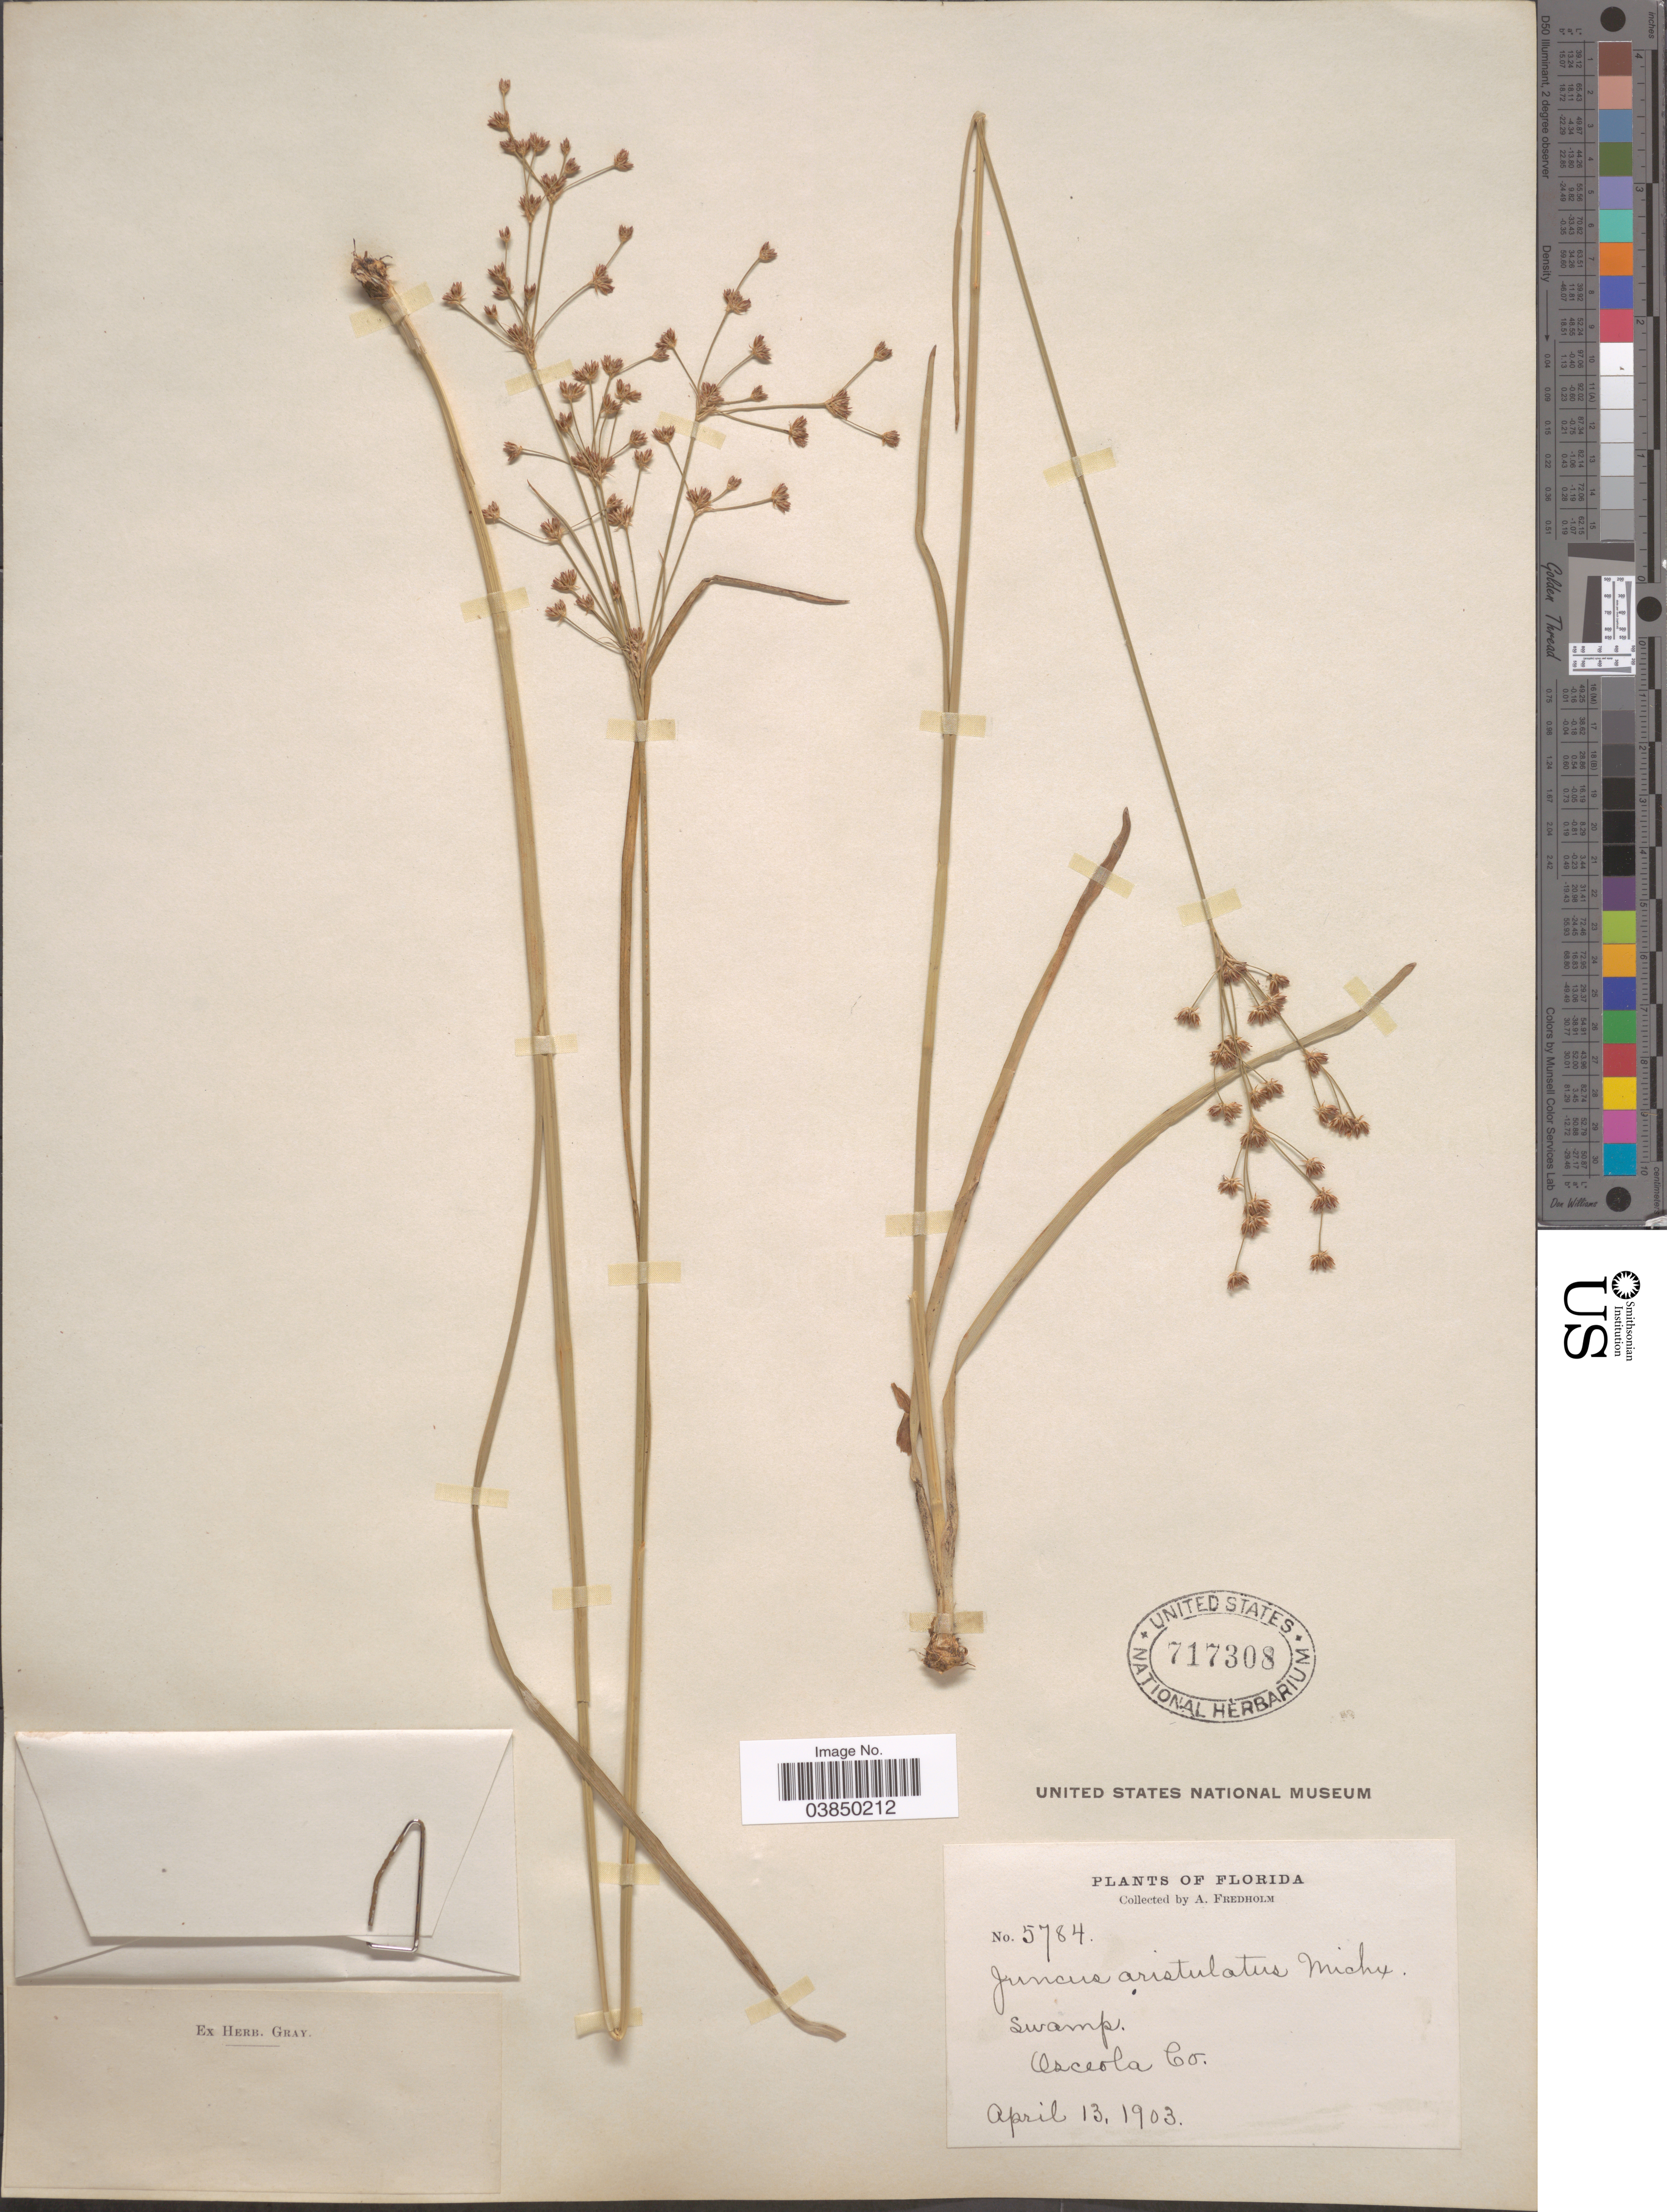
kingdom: Plantae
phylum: Tracheophyta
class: Liliopsida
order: Poales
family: Juncaceae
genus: Juncus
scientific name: Juncus biflorus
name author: Ell.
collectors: A. Fredholm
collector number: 5784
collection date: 1903-04-13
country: United States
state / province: Florida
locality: Osceola Co.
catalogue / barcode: US 717308